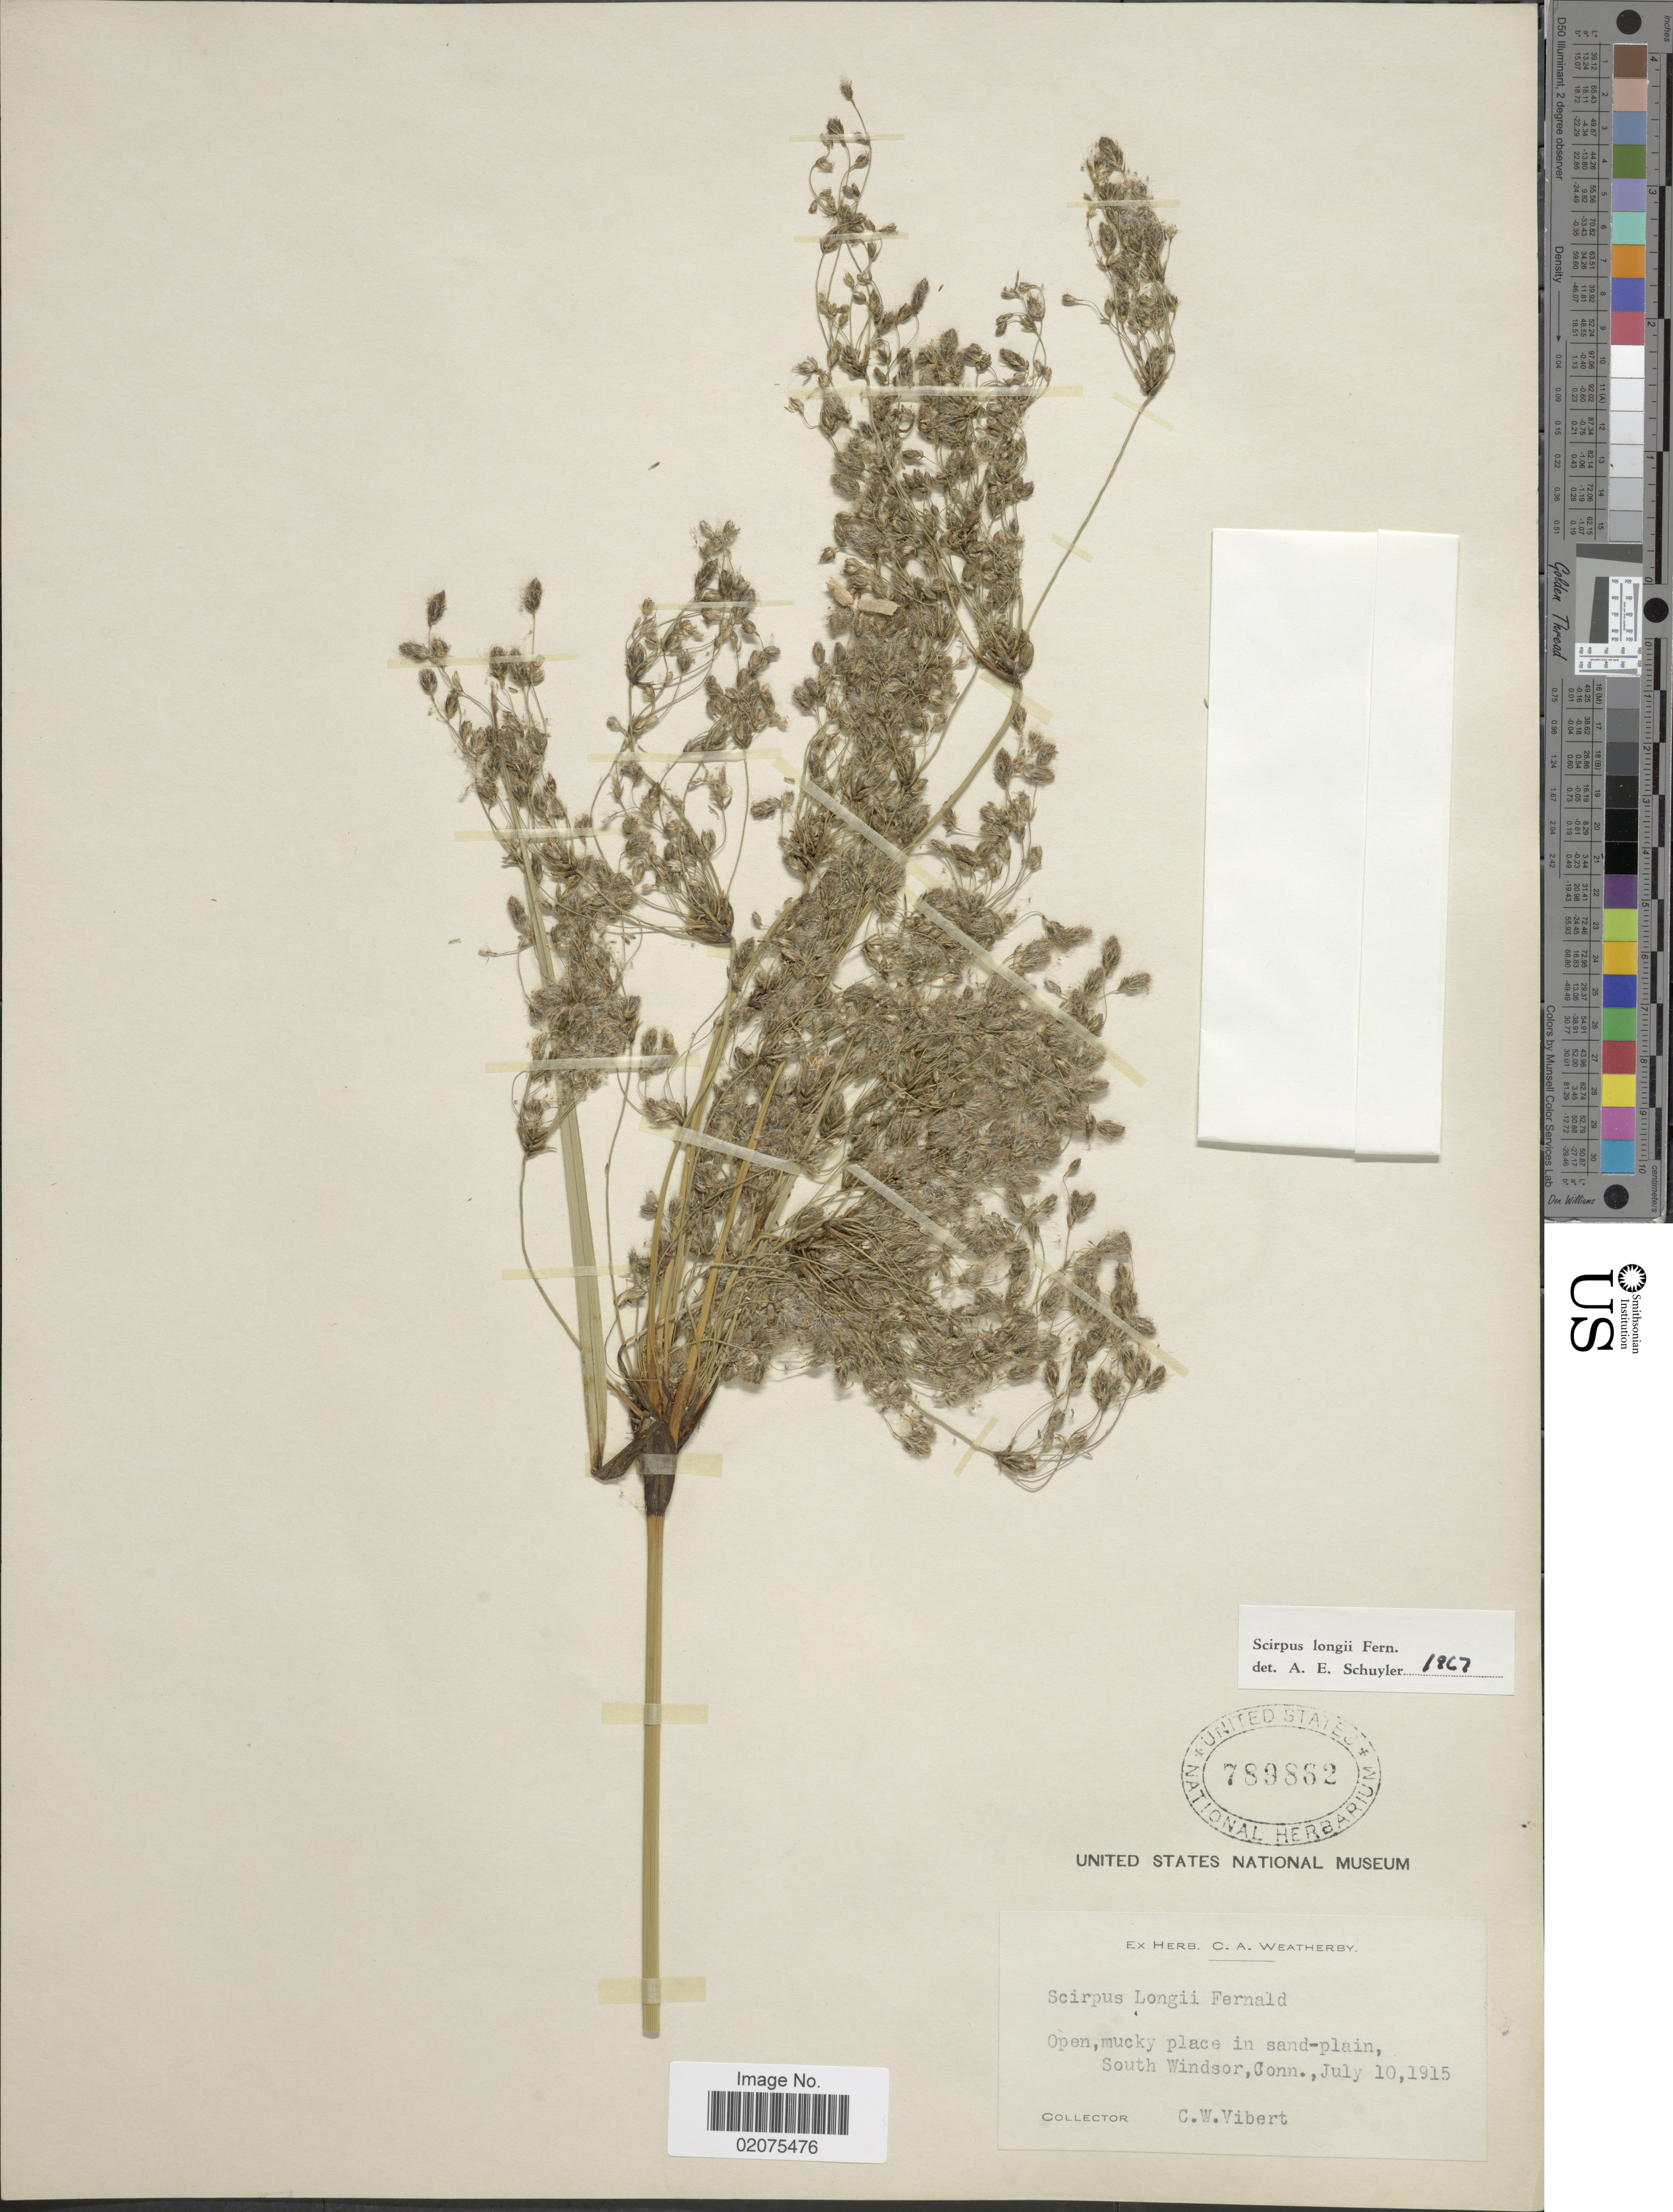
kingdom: Plantae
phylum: Tracheophyta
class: Liliopsida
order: Poales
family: Cyperaceae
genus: Scirpus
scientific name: Scirpus longii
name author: Fernald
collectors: C. Vibert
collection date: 1915-07-10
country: United States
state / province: Connecticut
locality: Open , mucky place in sand-plain, South Windsor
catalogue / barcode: US 789862